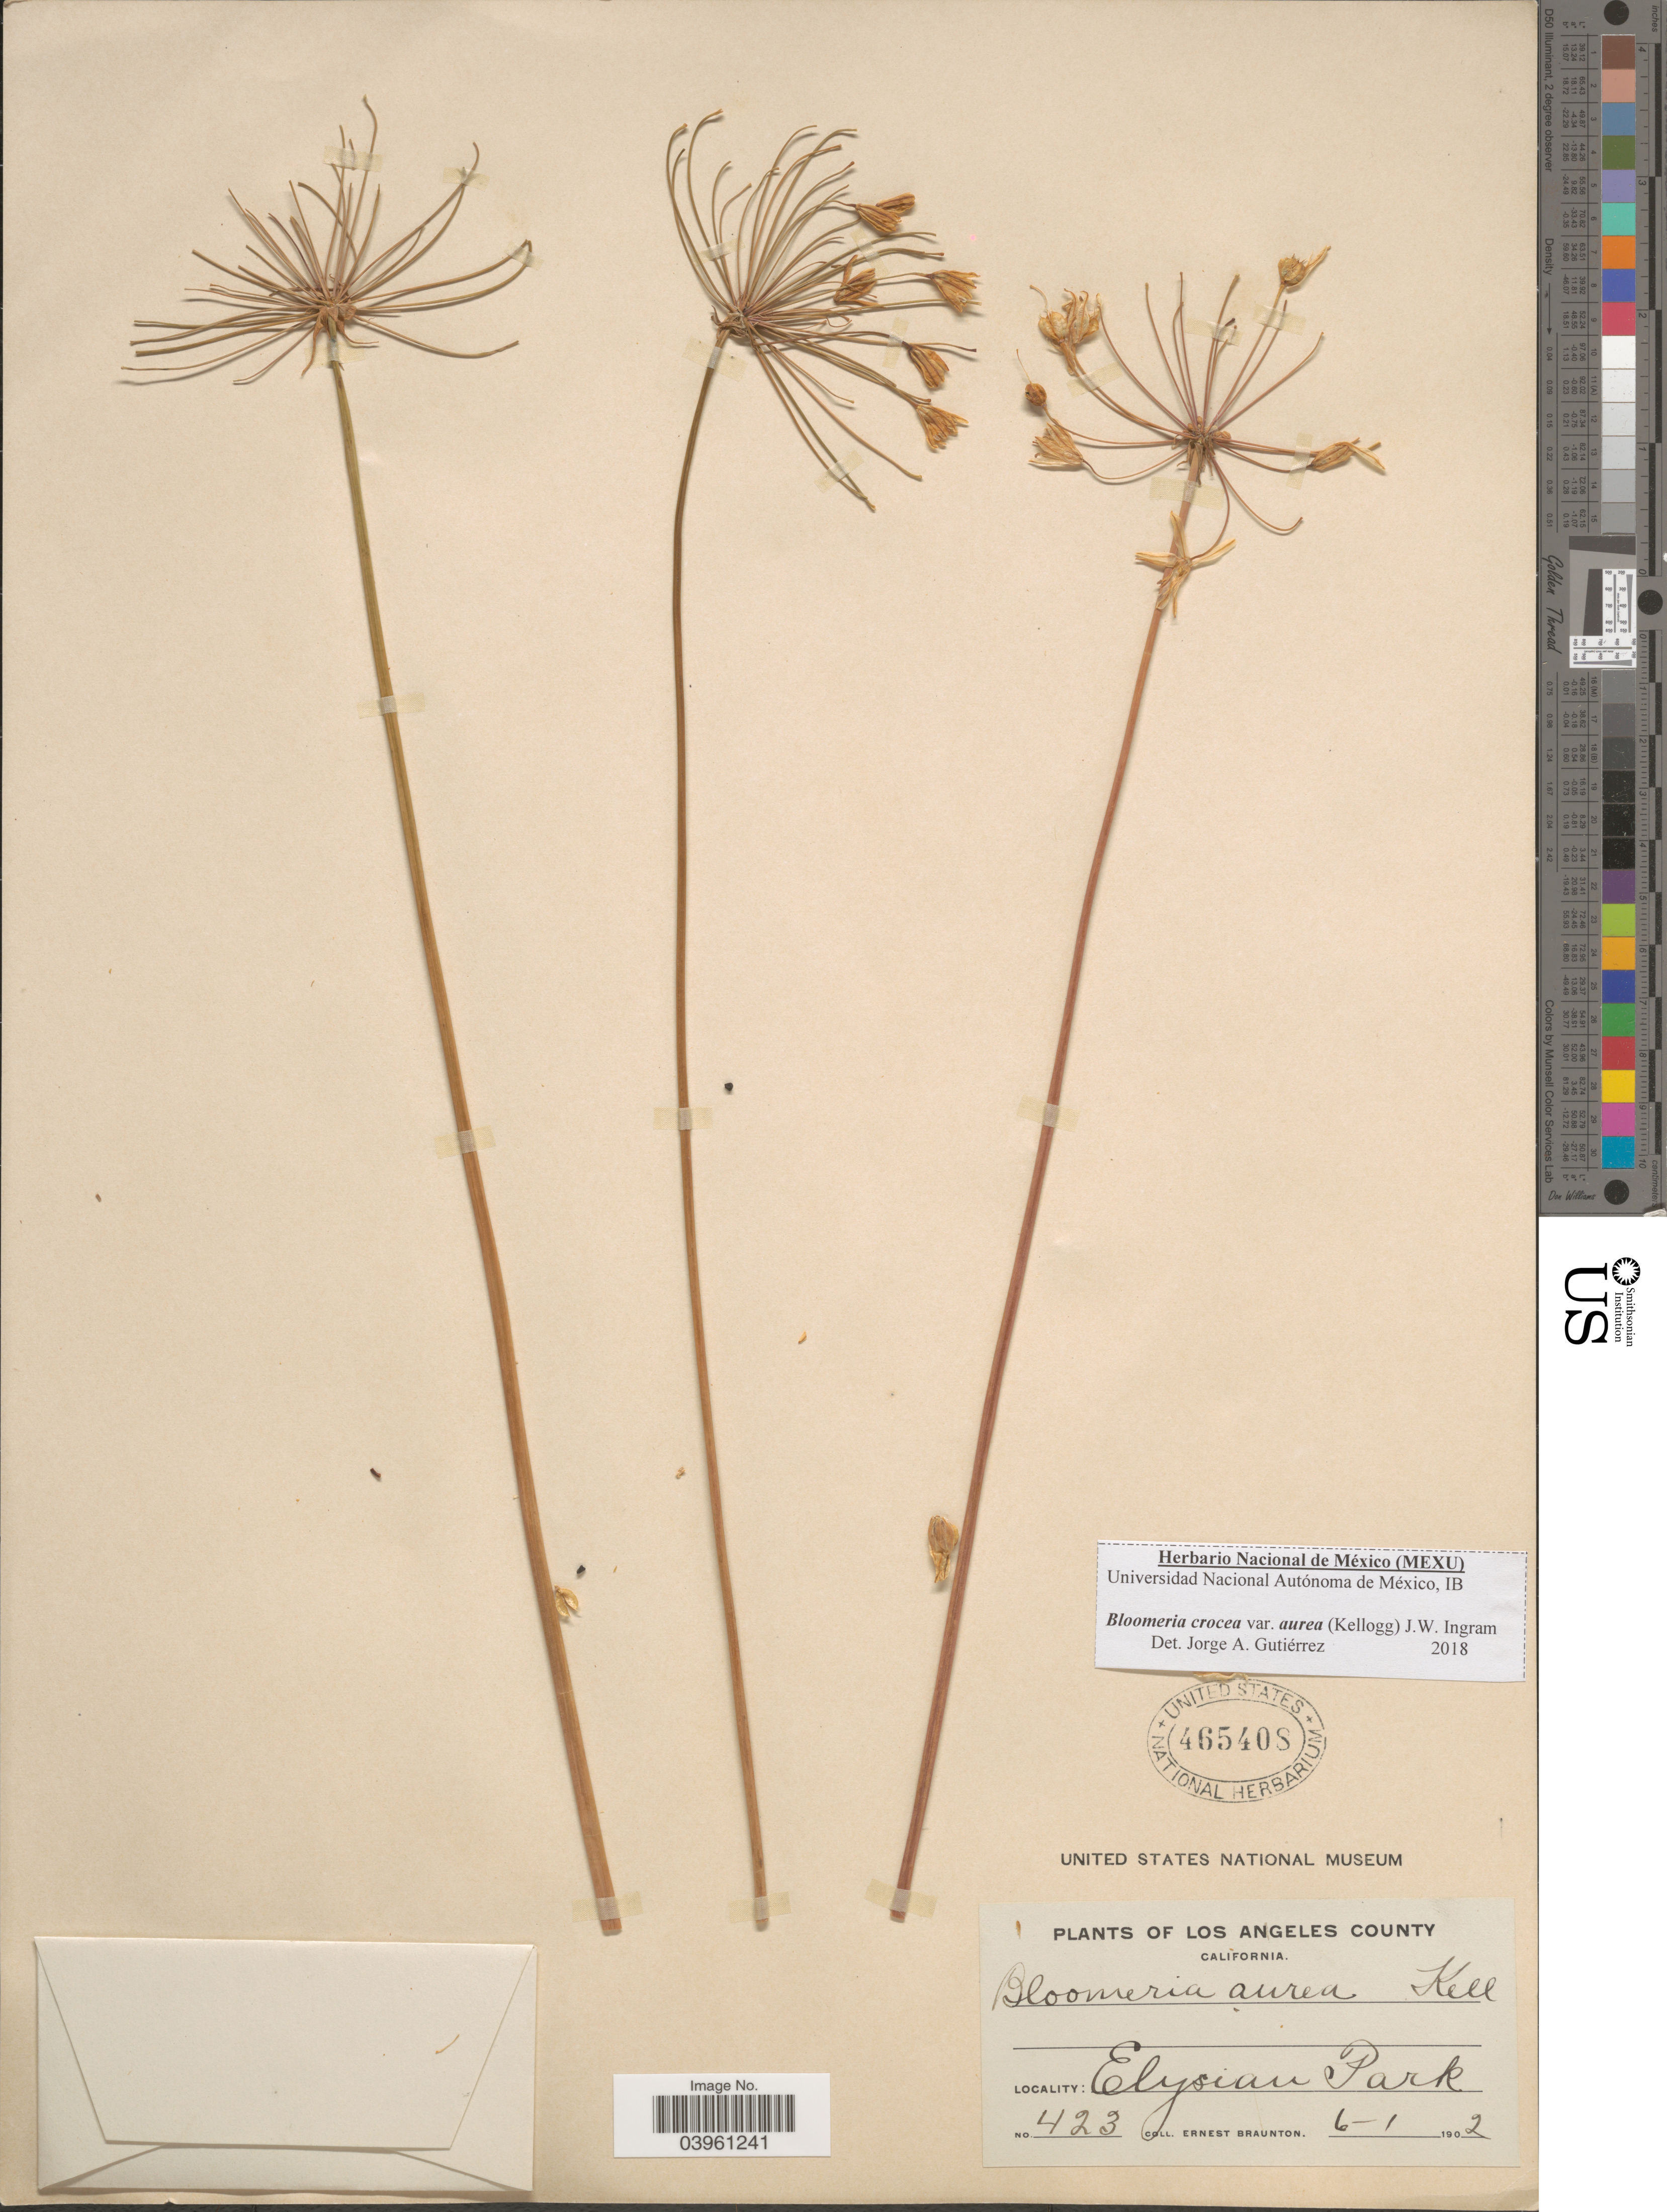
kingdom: Plantae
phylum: Tracheophyta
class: Liliopsida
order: Asparagales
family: Asparagaceae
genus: Bloomeria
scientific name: Bloomeria crocea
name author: (Torr.) Coville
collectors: E. Braunton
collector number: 423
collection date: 1902-06-01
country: United States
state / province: California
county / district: Los Angeles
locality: Los Angeles County. Elysian Park.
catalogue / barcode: US 465408